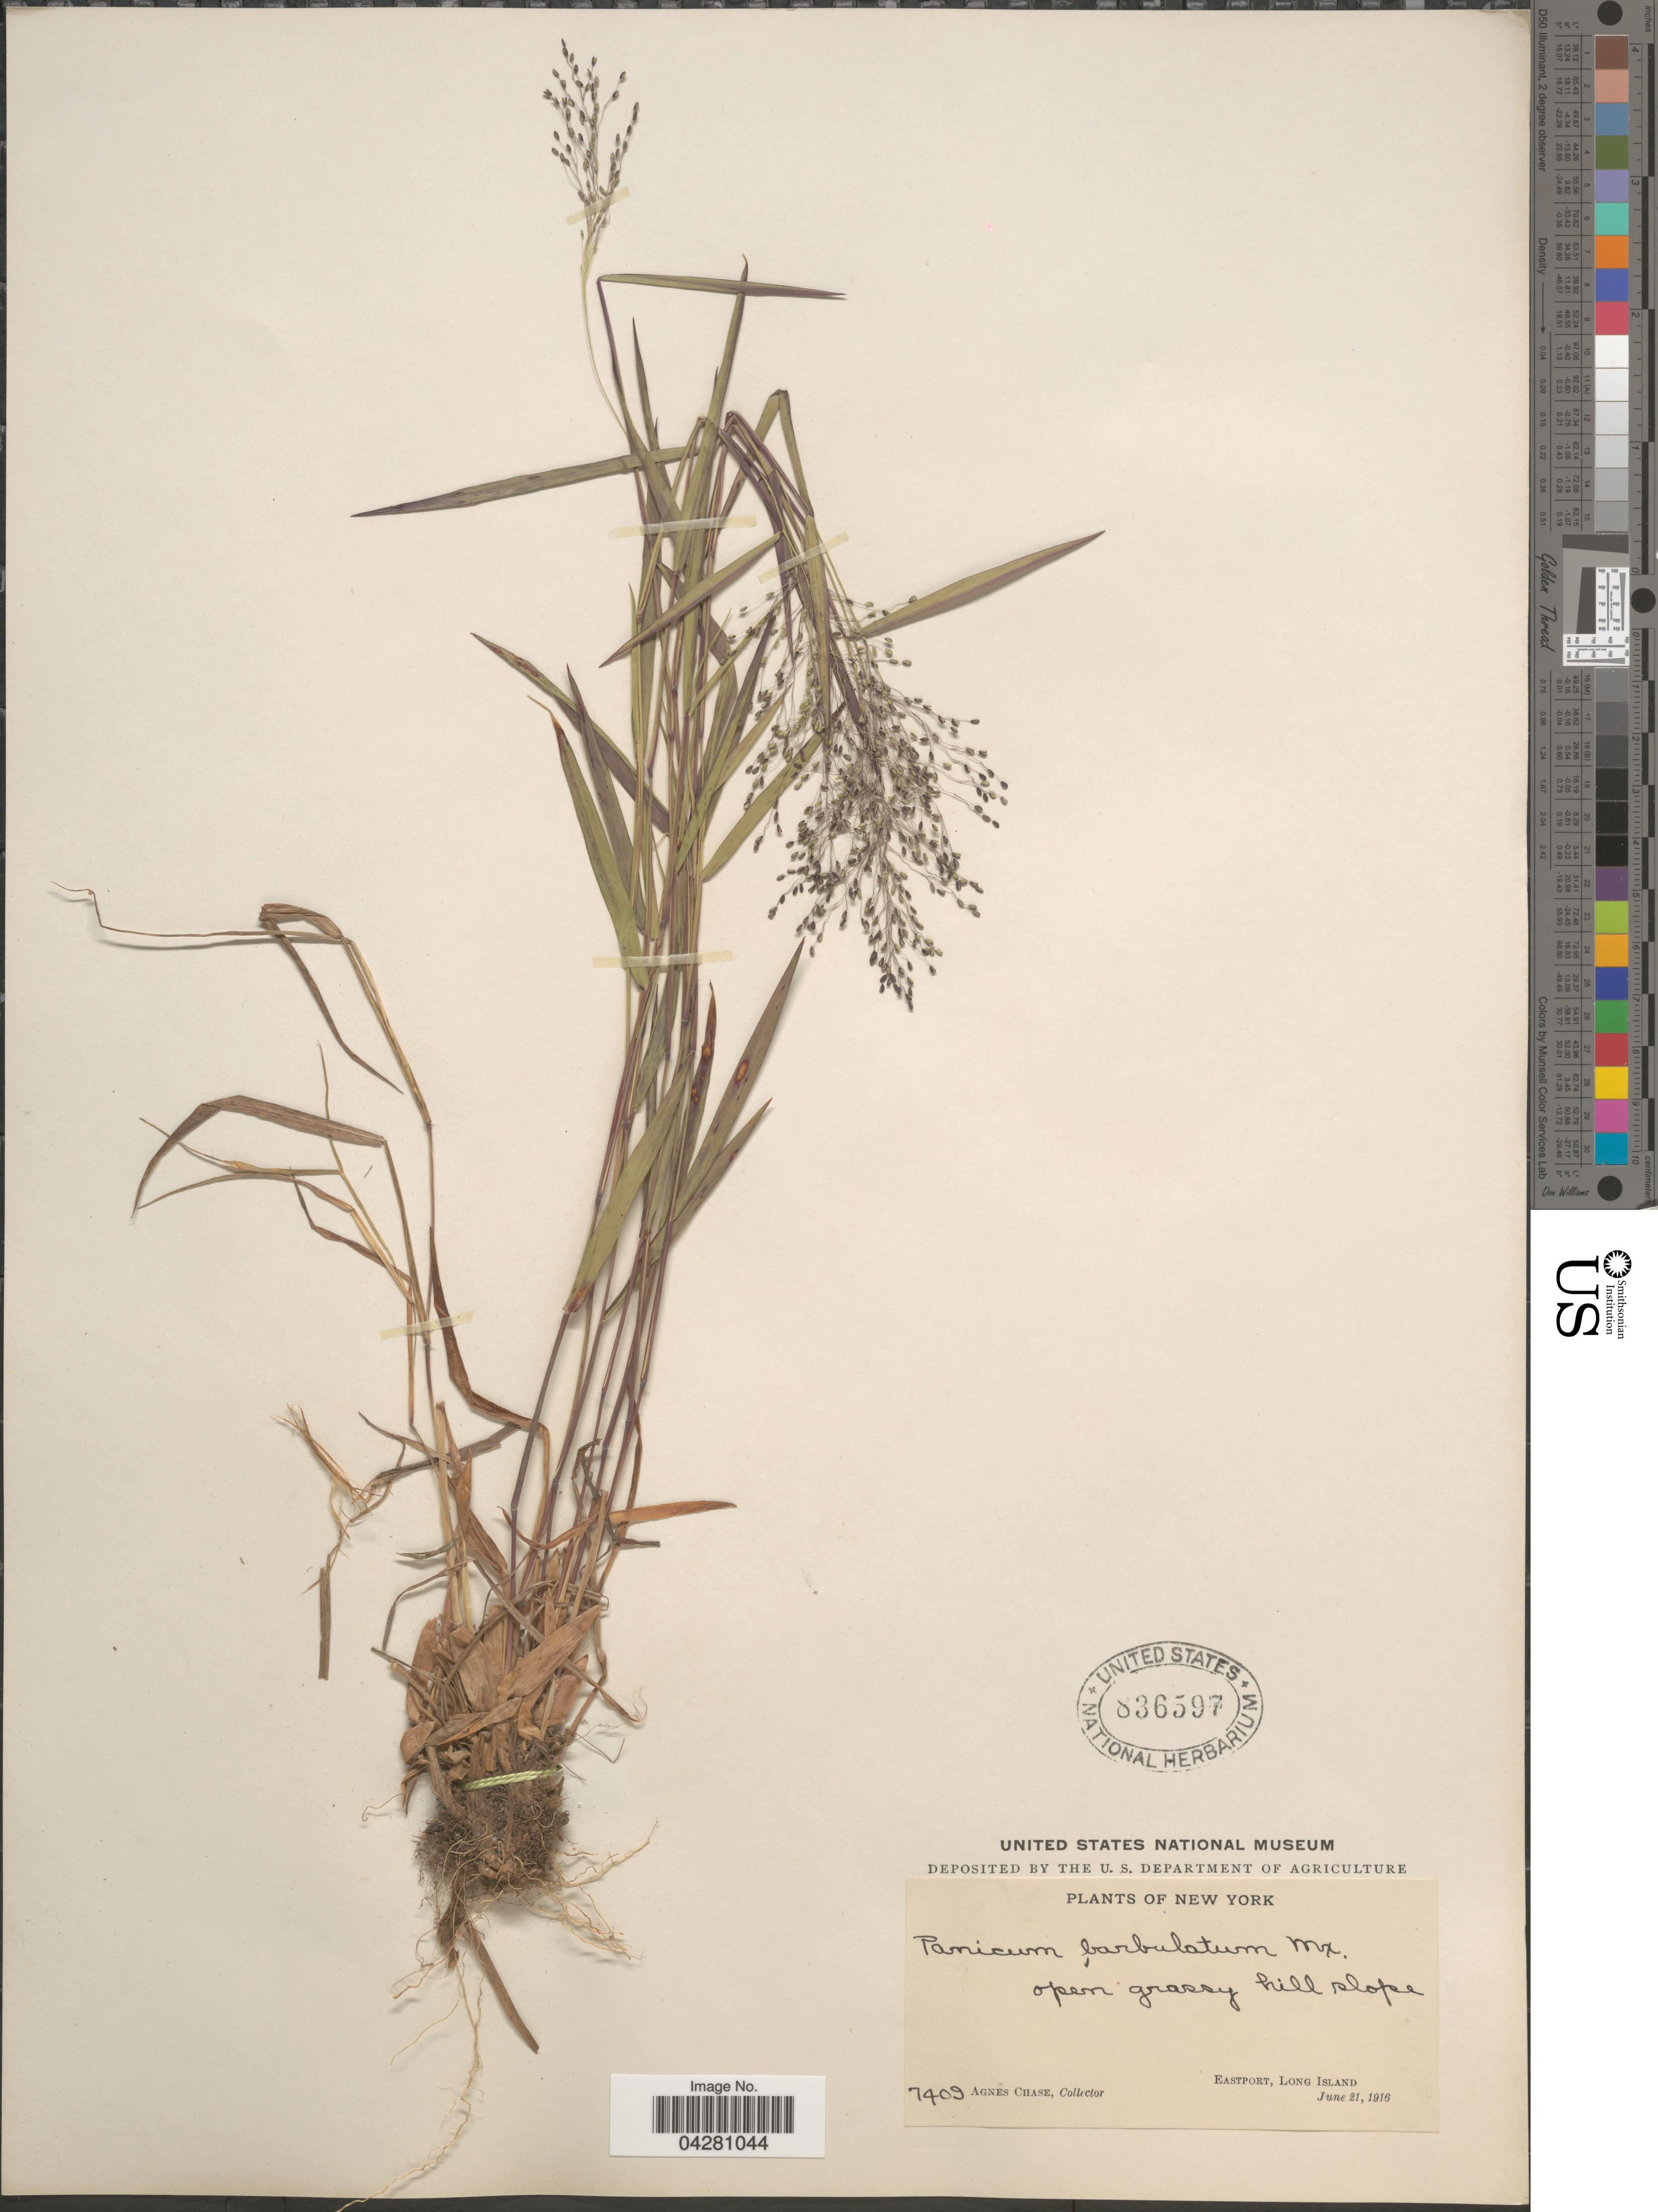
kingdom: Plantae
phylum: Tracheophyta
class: Liliopsida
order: Poales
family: Poaceae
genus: Dichanthelium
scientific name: Dichanthelium dichotomum var. dichotomum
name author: (L.) Gould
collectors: A. Chase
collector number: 7409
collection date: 1916-06-21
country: United States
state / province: New York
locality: Open grassy hill slope. Eastport, Long Island.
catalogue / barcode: US 836597